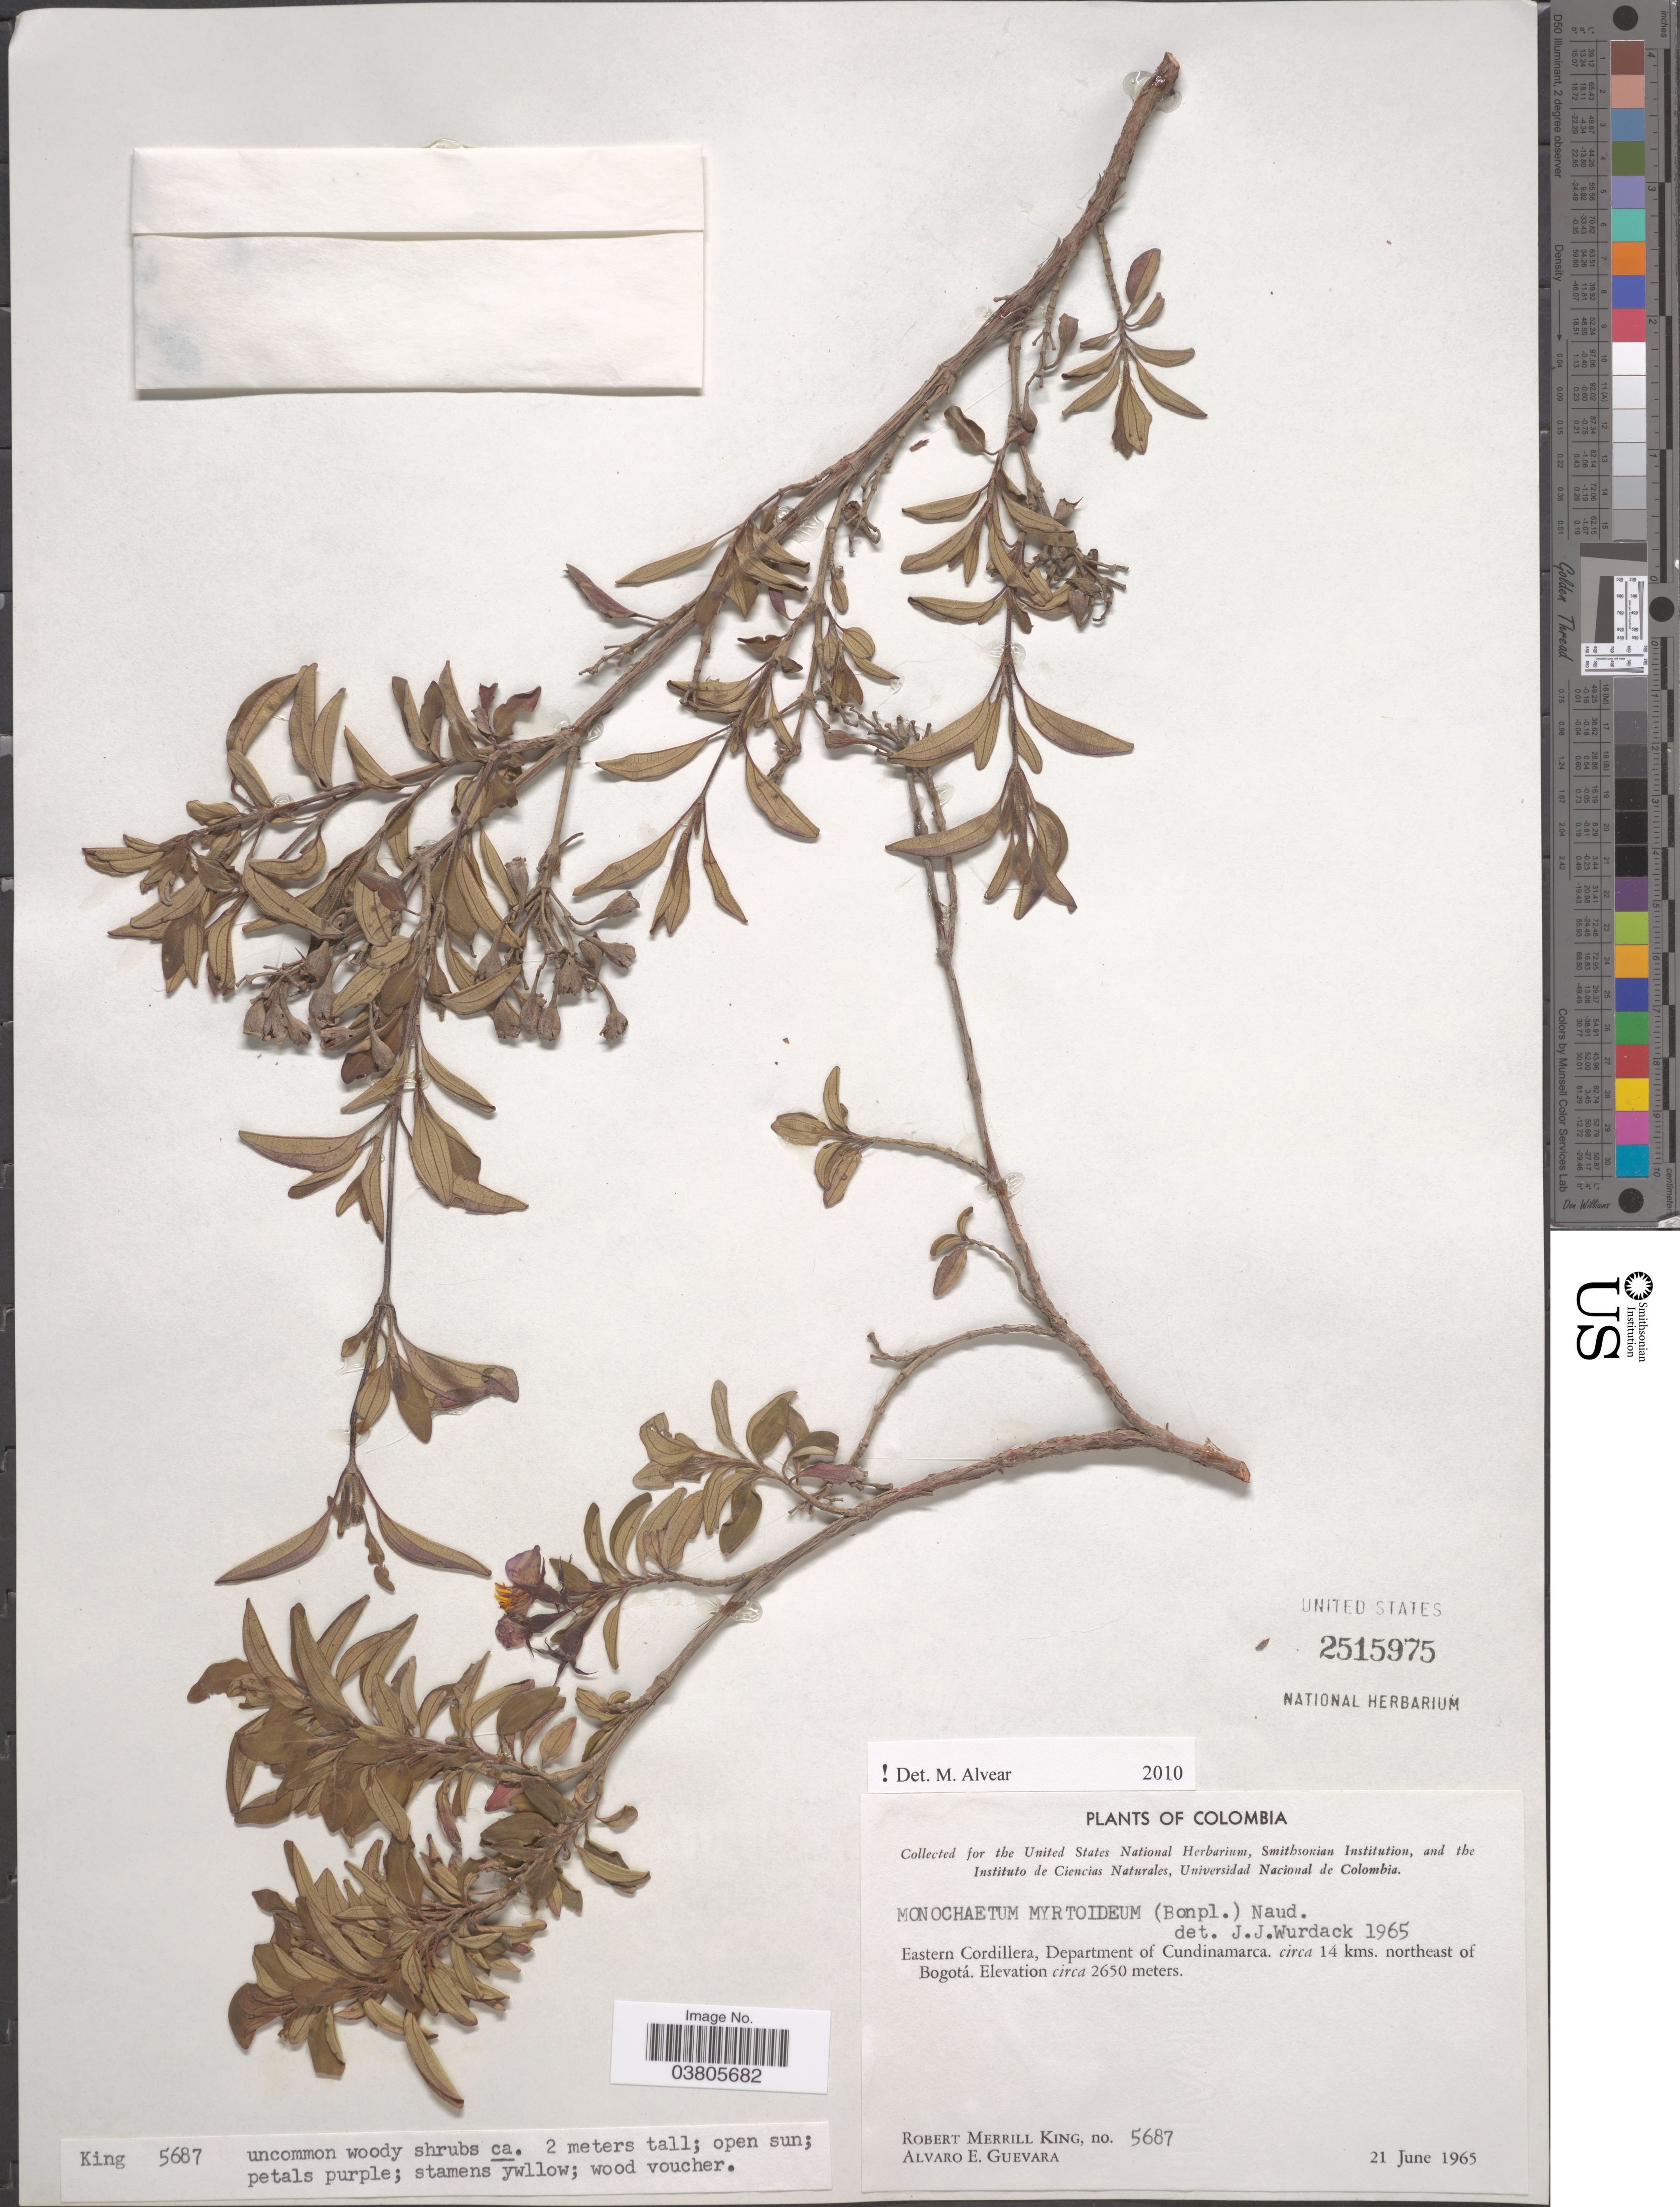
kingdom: Plantae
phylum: Tracheophyta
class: Magnoliopsida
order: Myrtales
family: Melastomataceae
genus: Monochaetum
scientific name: Monochaetum myrtoideum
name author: Naudin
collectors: R. M. King & A. E. Guevara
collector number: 5687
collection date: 1965-06-21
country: Colombia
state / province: Cundinamarca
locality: Eastern Cordillera, Department of Cundinamarca. cicra 14 kms. northeast of Bogotá.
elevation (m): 2650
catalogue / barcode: US 2515975